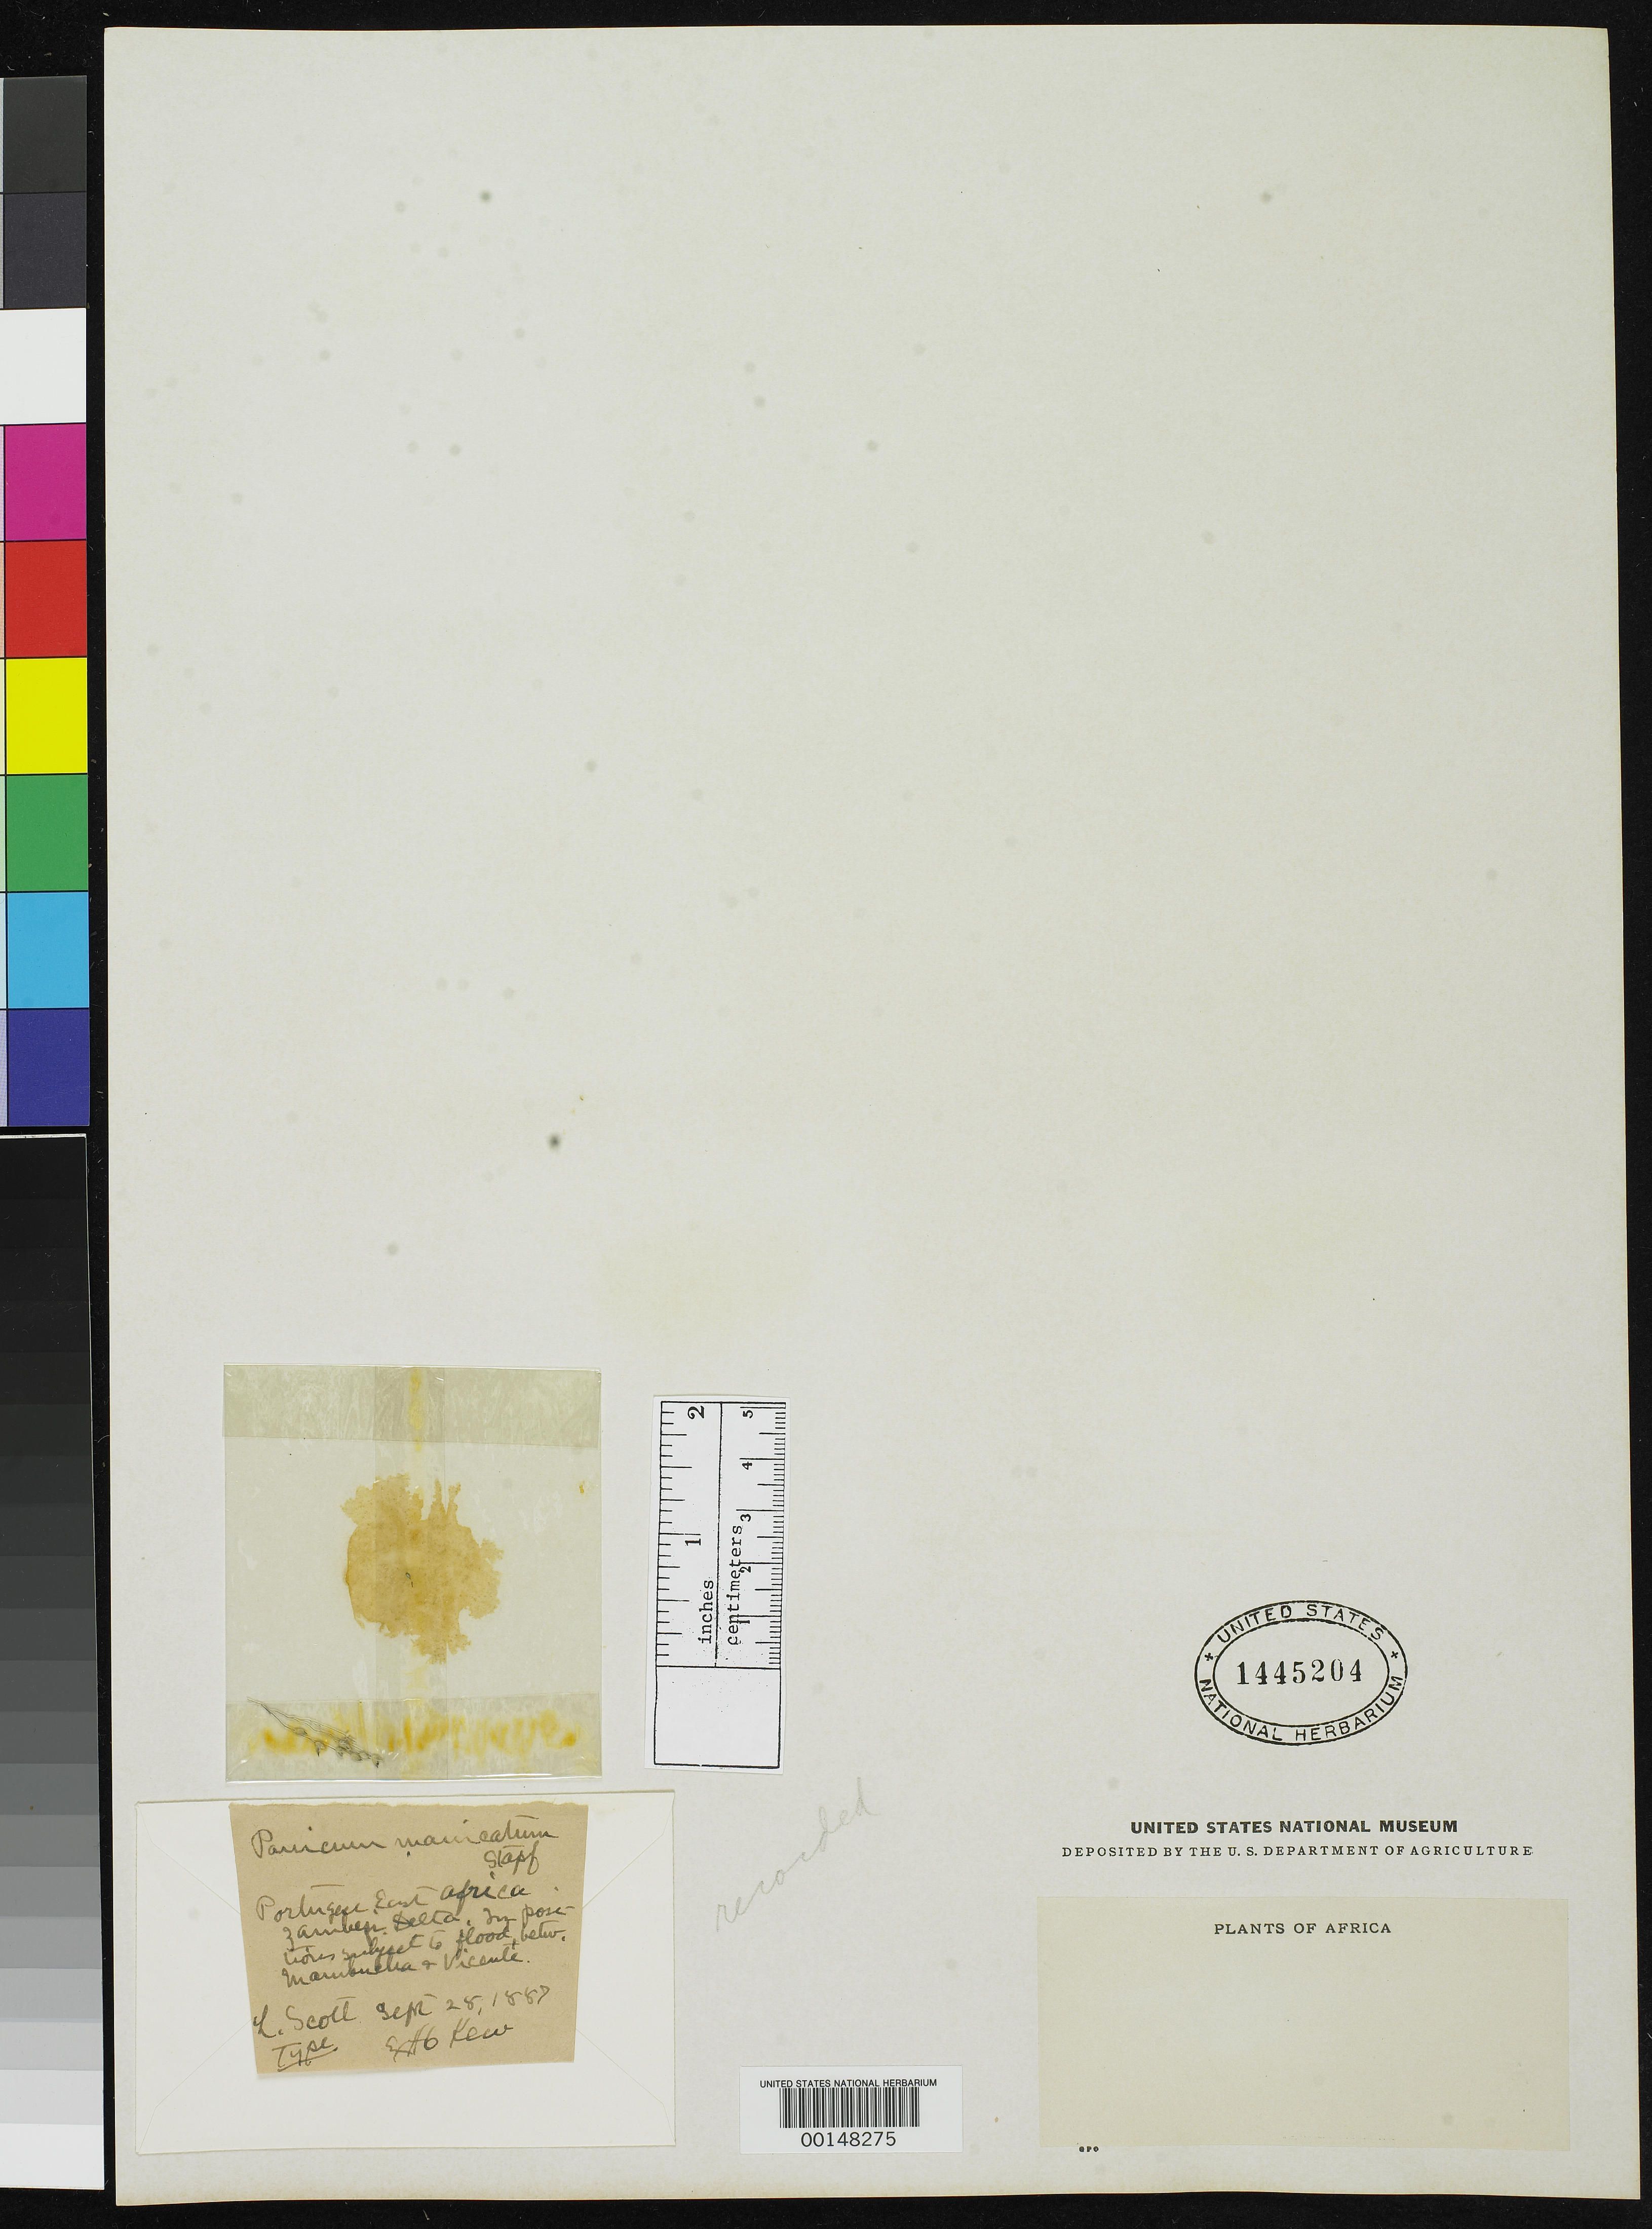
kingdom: Plantae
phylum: Tracheophyta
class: Liliopsida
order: Poales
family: Poaceae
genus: Panicum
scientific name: Panicum manicatum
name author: Stapf in Prain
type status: Type Fragment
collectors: L. V. Scott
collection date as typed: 28 Sep 1887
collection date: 1887-09-28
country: Mozambique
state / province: Manica / Sofala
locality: Zambesi delta between Mambucha and Vicente.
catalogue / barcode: US 1445204